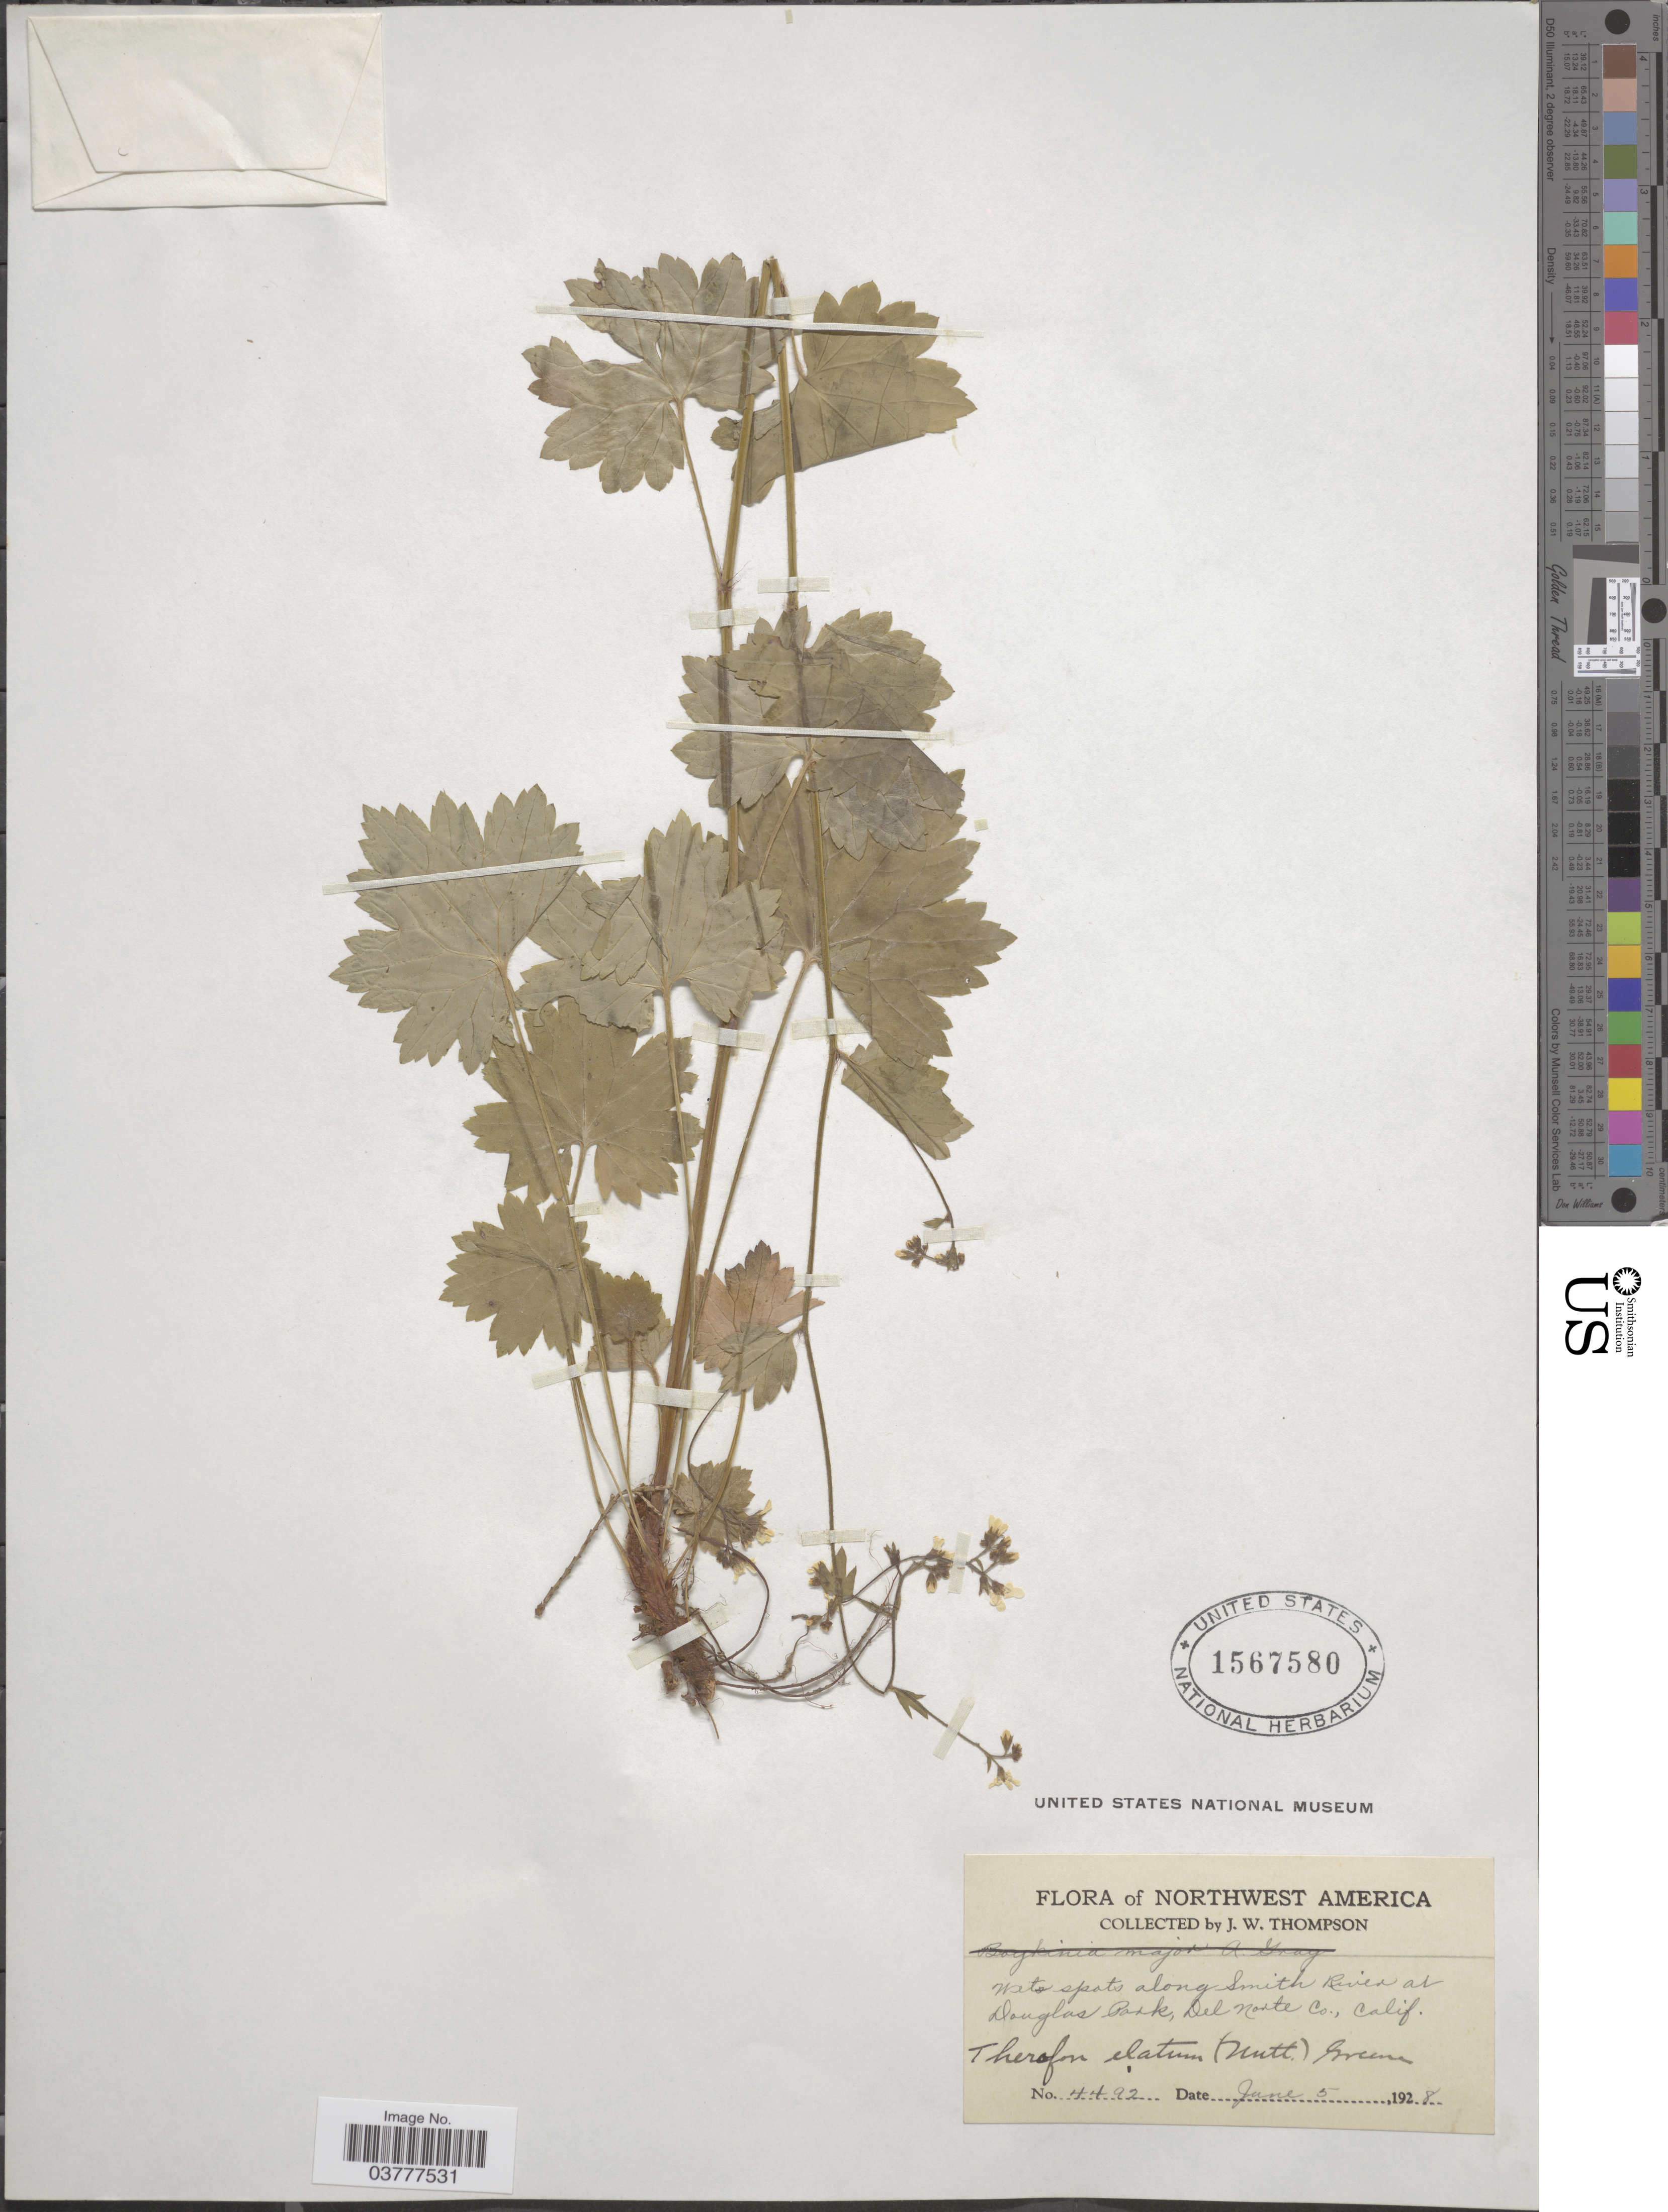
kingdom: Plantae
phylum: Tracheophyta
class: Magnoliopsida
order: Saxifragales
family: Saxifragaceae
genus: Boykinia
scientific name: Boykinia elata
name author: Greene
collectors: J. Thompson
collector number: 4492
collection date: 1928-06-05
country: United States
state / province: California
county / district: Del Norte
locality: Northwest America. Smith River at Douglas Park, Del Norte Co.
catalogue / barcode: US 1567580